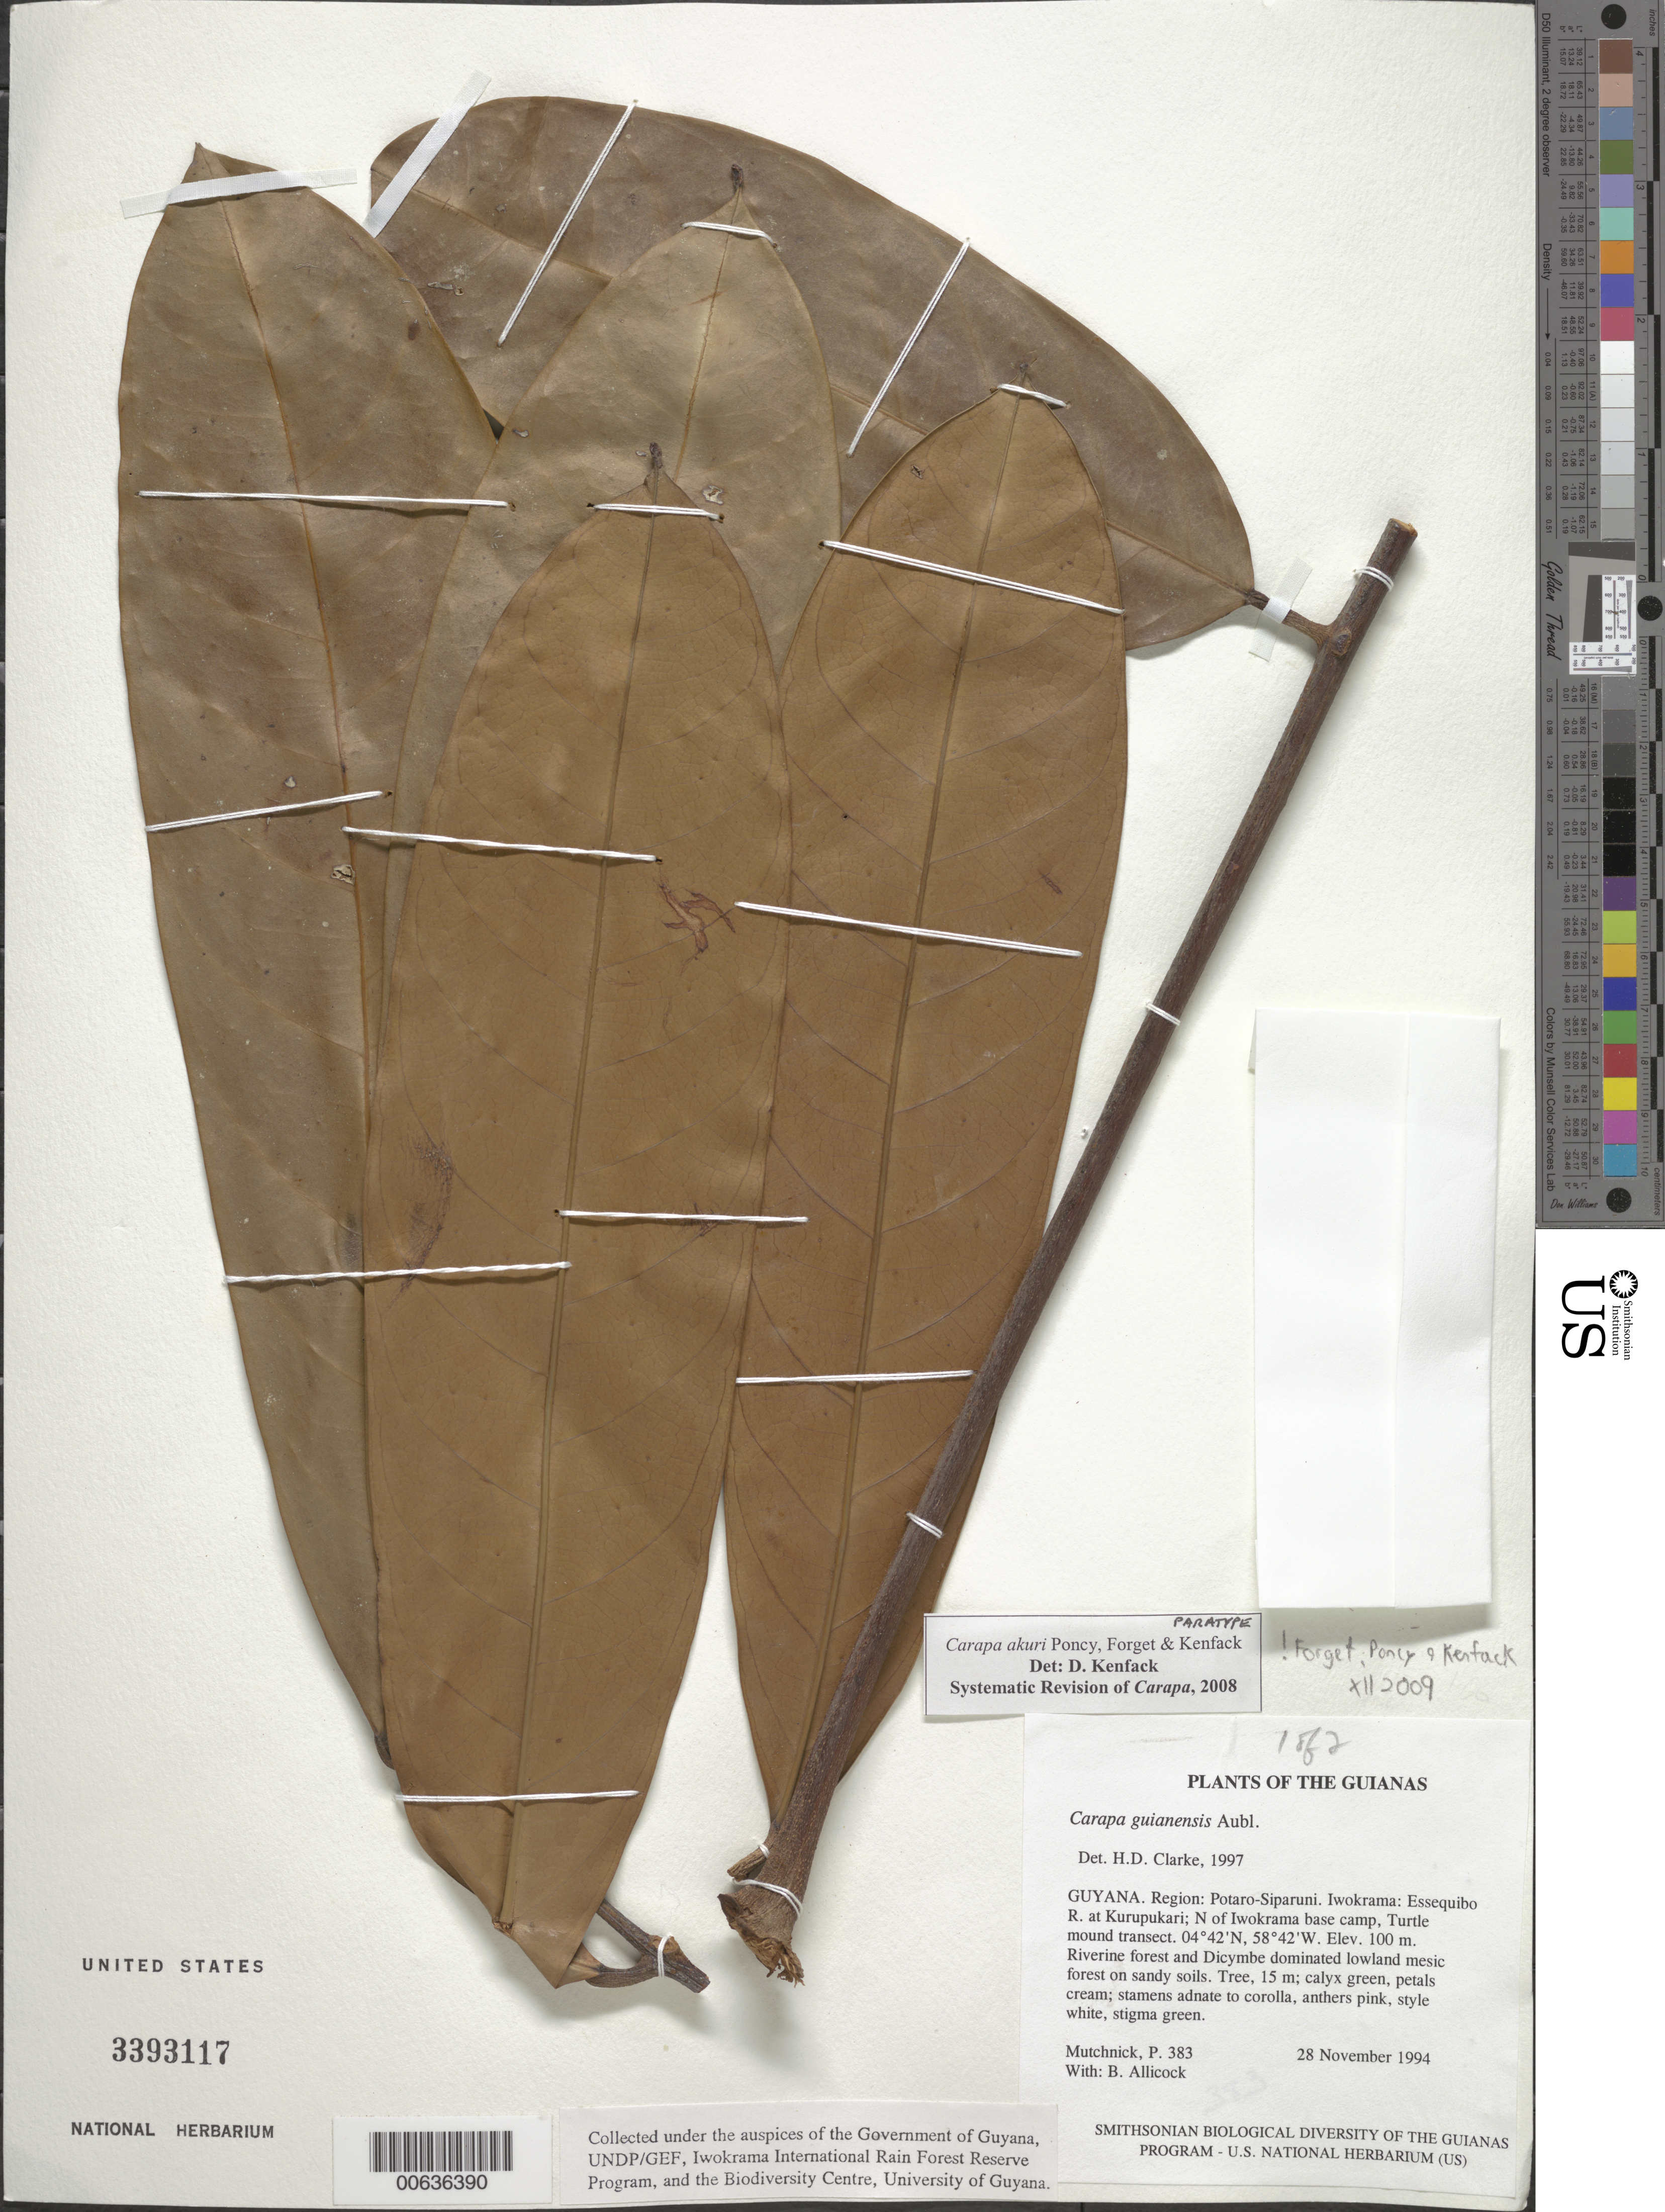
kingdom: Plantae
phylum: Tracheophyta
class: Magnoliopsida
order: Sapindales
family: Meliaceae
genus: Carapa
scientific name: Carapa akuri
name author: Poncy et al.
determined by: Forget, Pierre- M.; et al.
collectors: P. Mutchnick & B. Allicock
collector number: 383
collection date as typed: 28 November 1994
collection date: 1994-11-28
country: Guyana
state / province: Potaro-Siparuni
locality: Iwokrama: Essequibo R. at Kurupukari; N of Iwokrama base camp, Turtle mound transect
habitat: Riverine forest and Dicymbe dominated lowland mesic forest on sandy soils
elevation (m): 100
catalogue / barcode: US 3393117